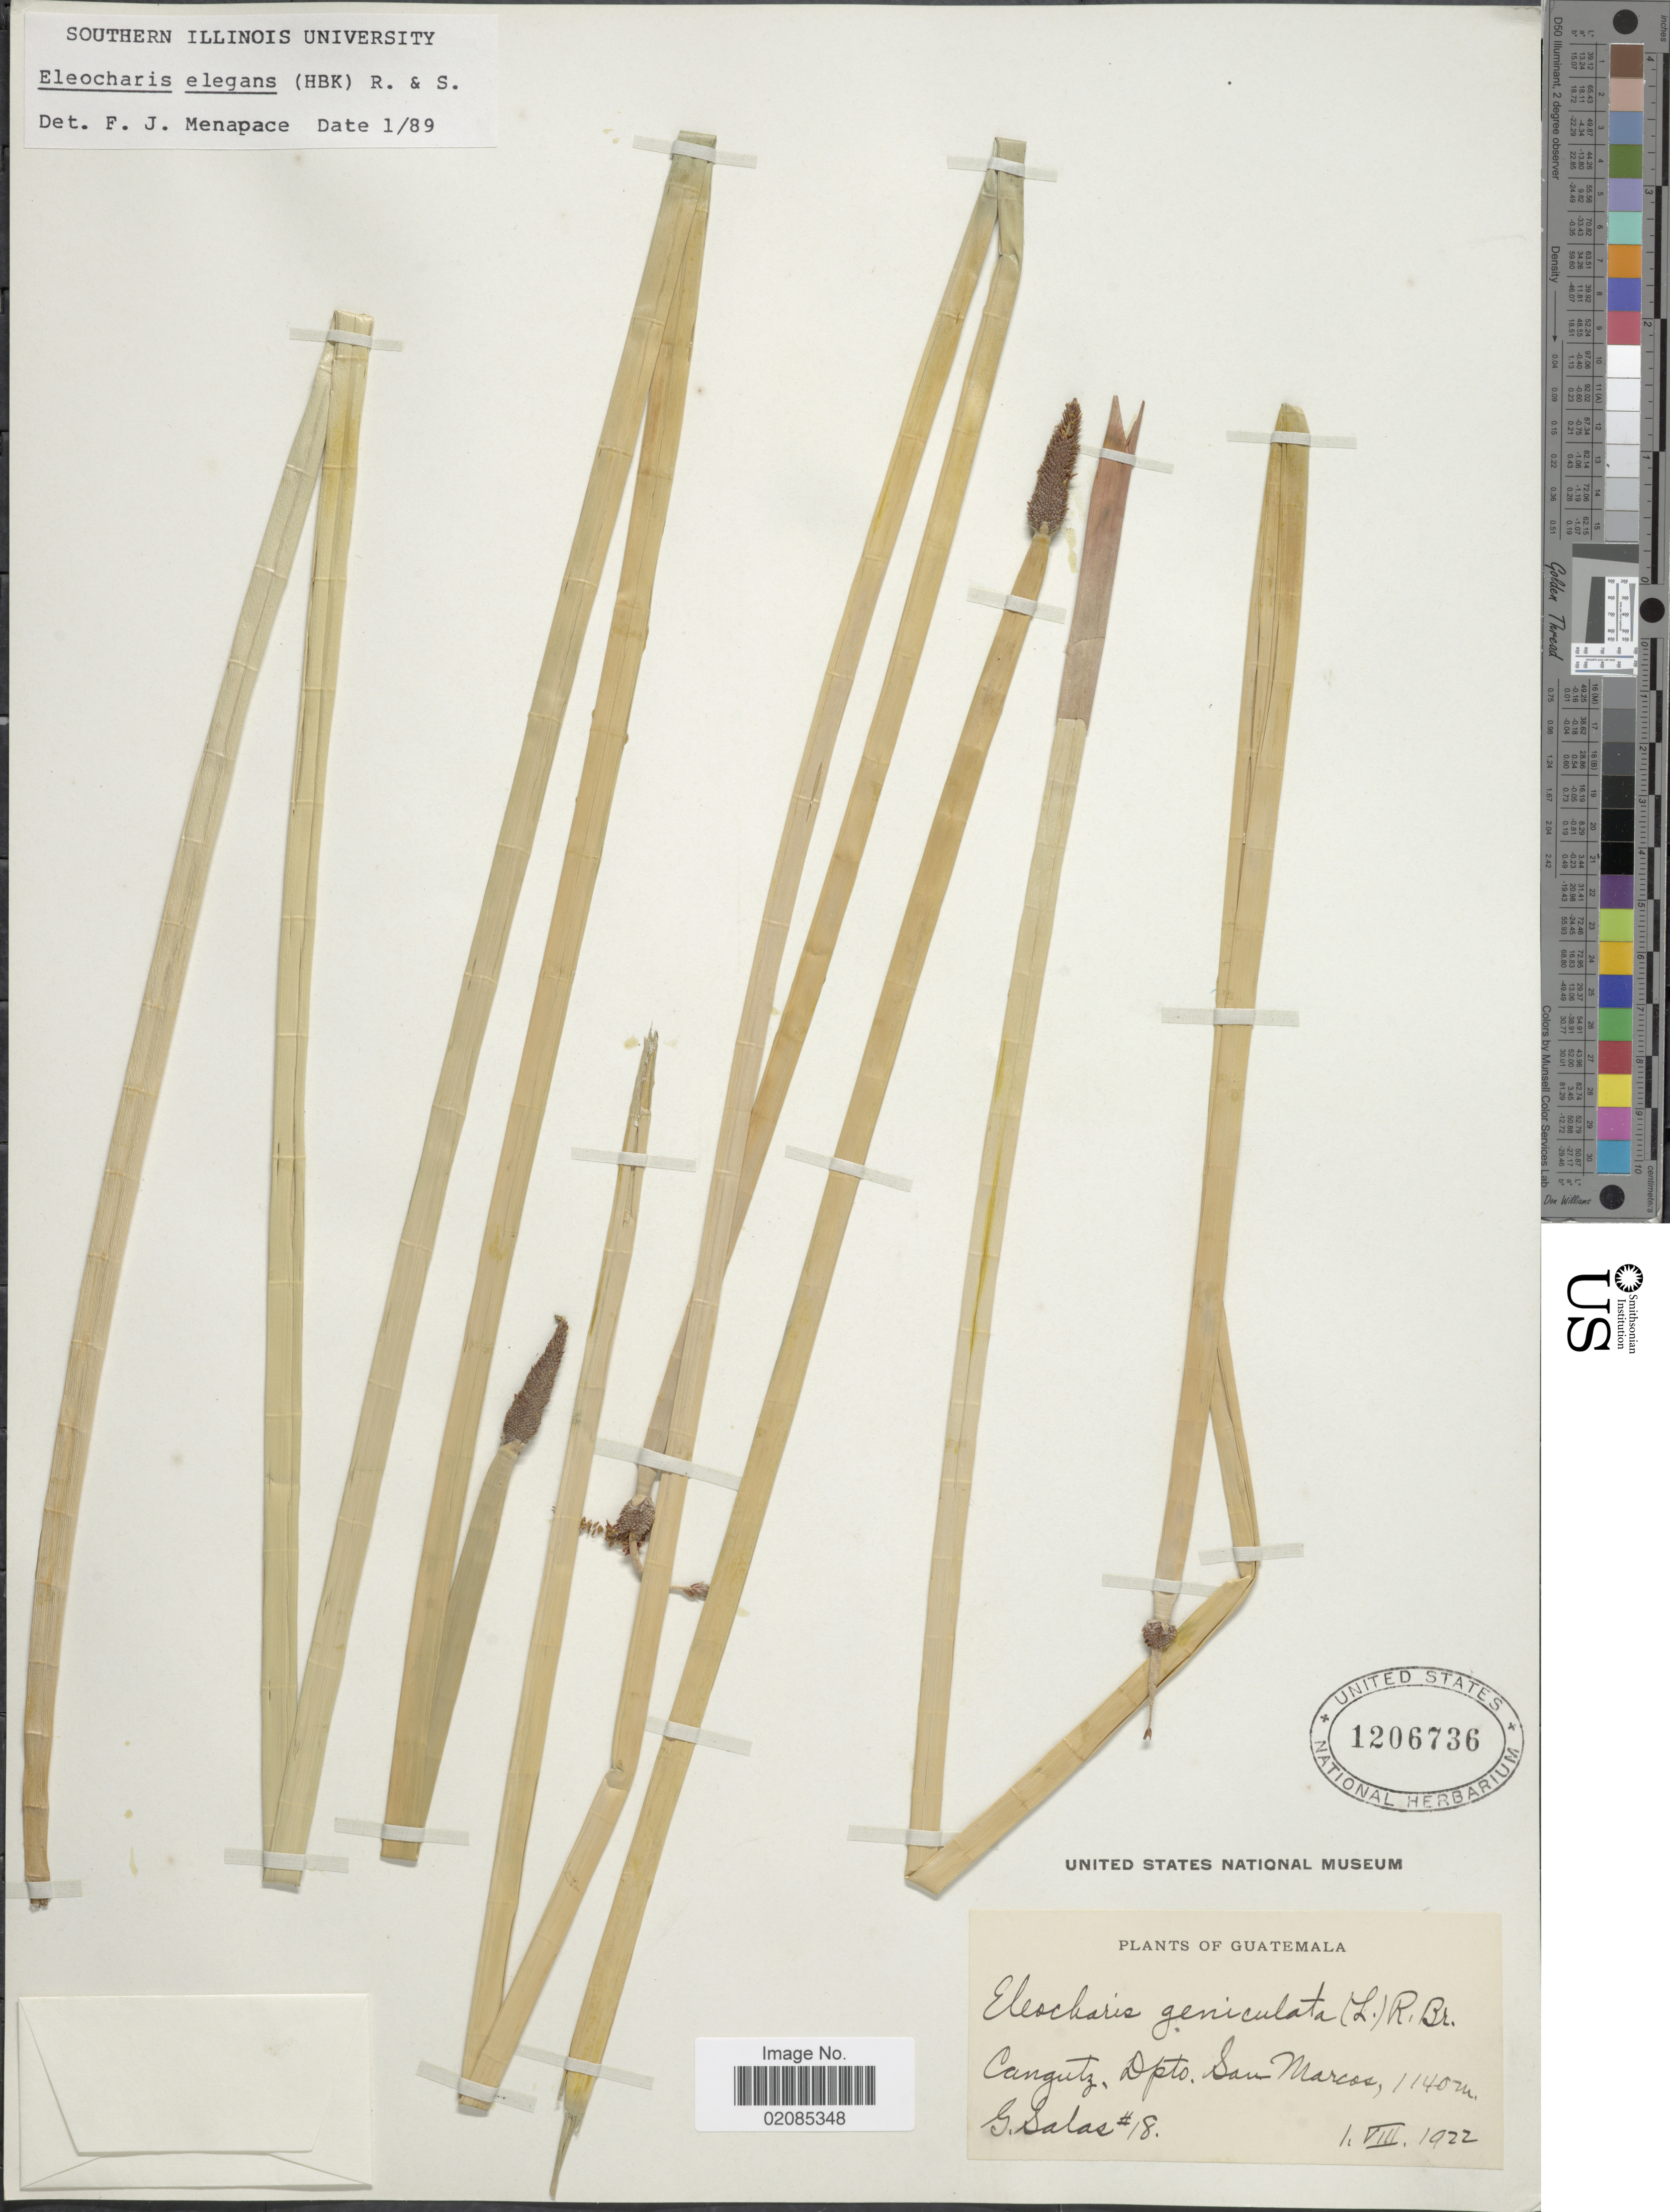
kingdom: Plantae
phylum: Tracheophyta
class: Liliopsida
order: Poales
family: Cyperaceae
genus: Eleocharis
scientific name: Eleocharis elegans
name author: (Kunth) Roem. & Schult.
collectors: G. Salas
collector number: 18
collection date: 1922-08-01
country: Guatemala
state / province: San Marcos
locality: Cangutz, Dpto. San Marcos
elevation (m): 1140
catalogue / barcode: US 1206736